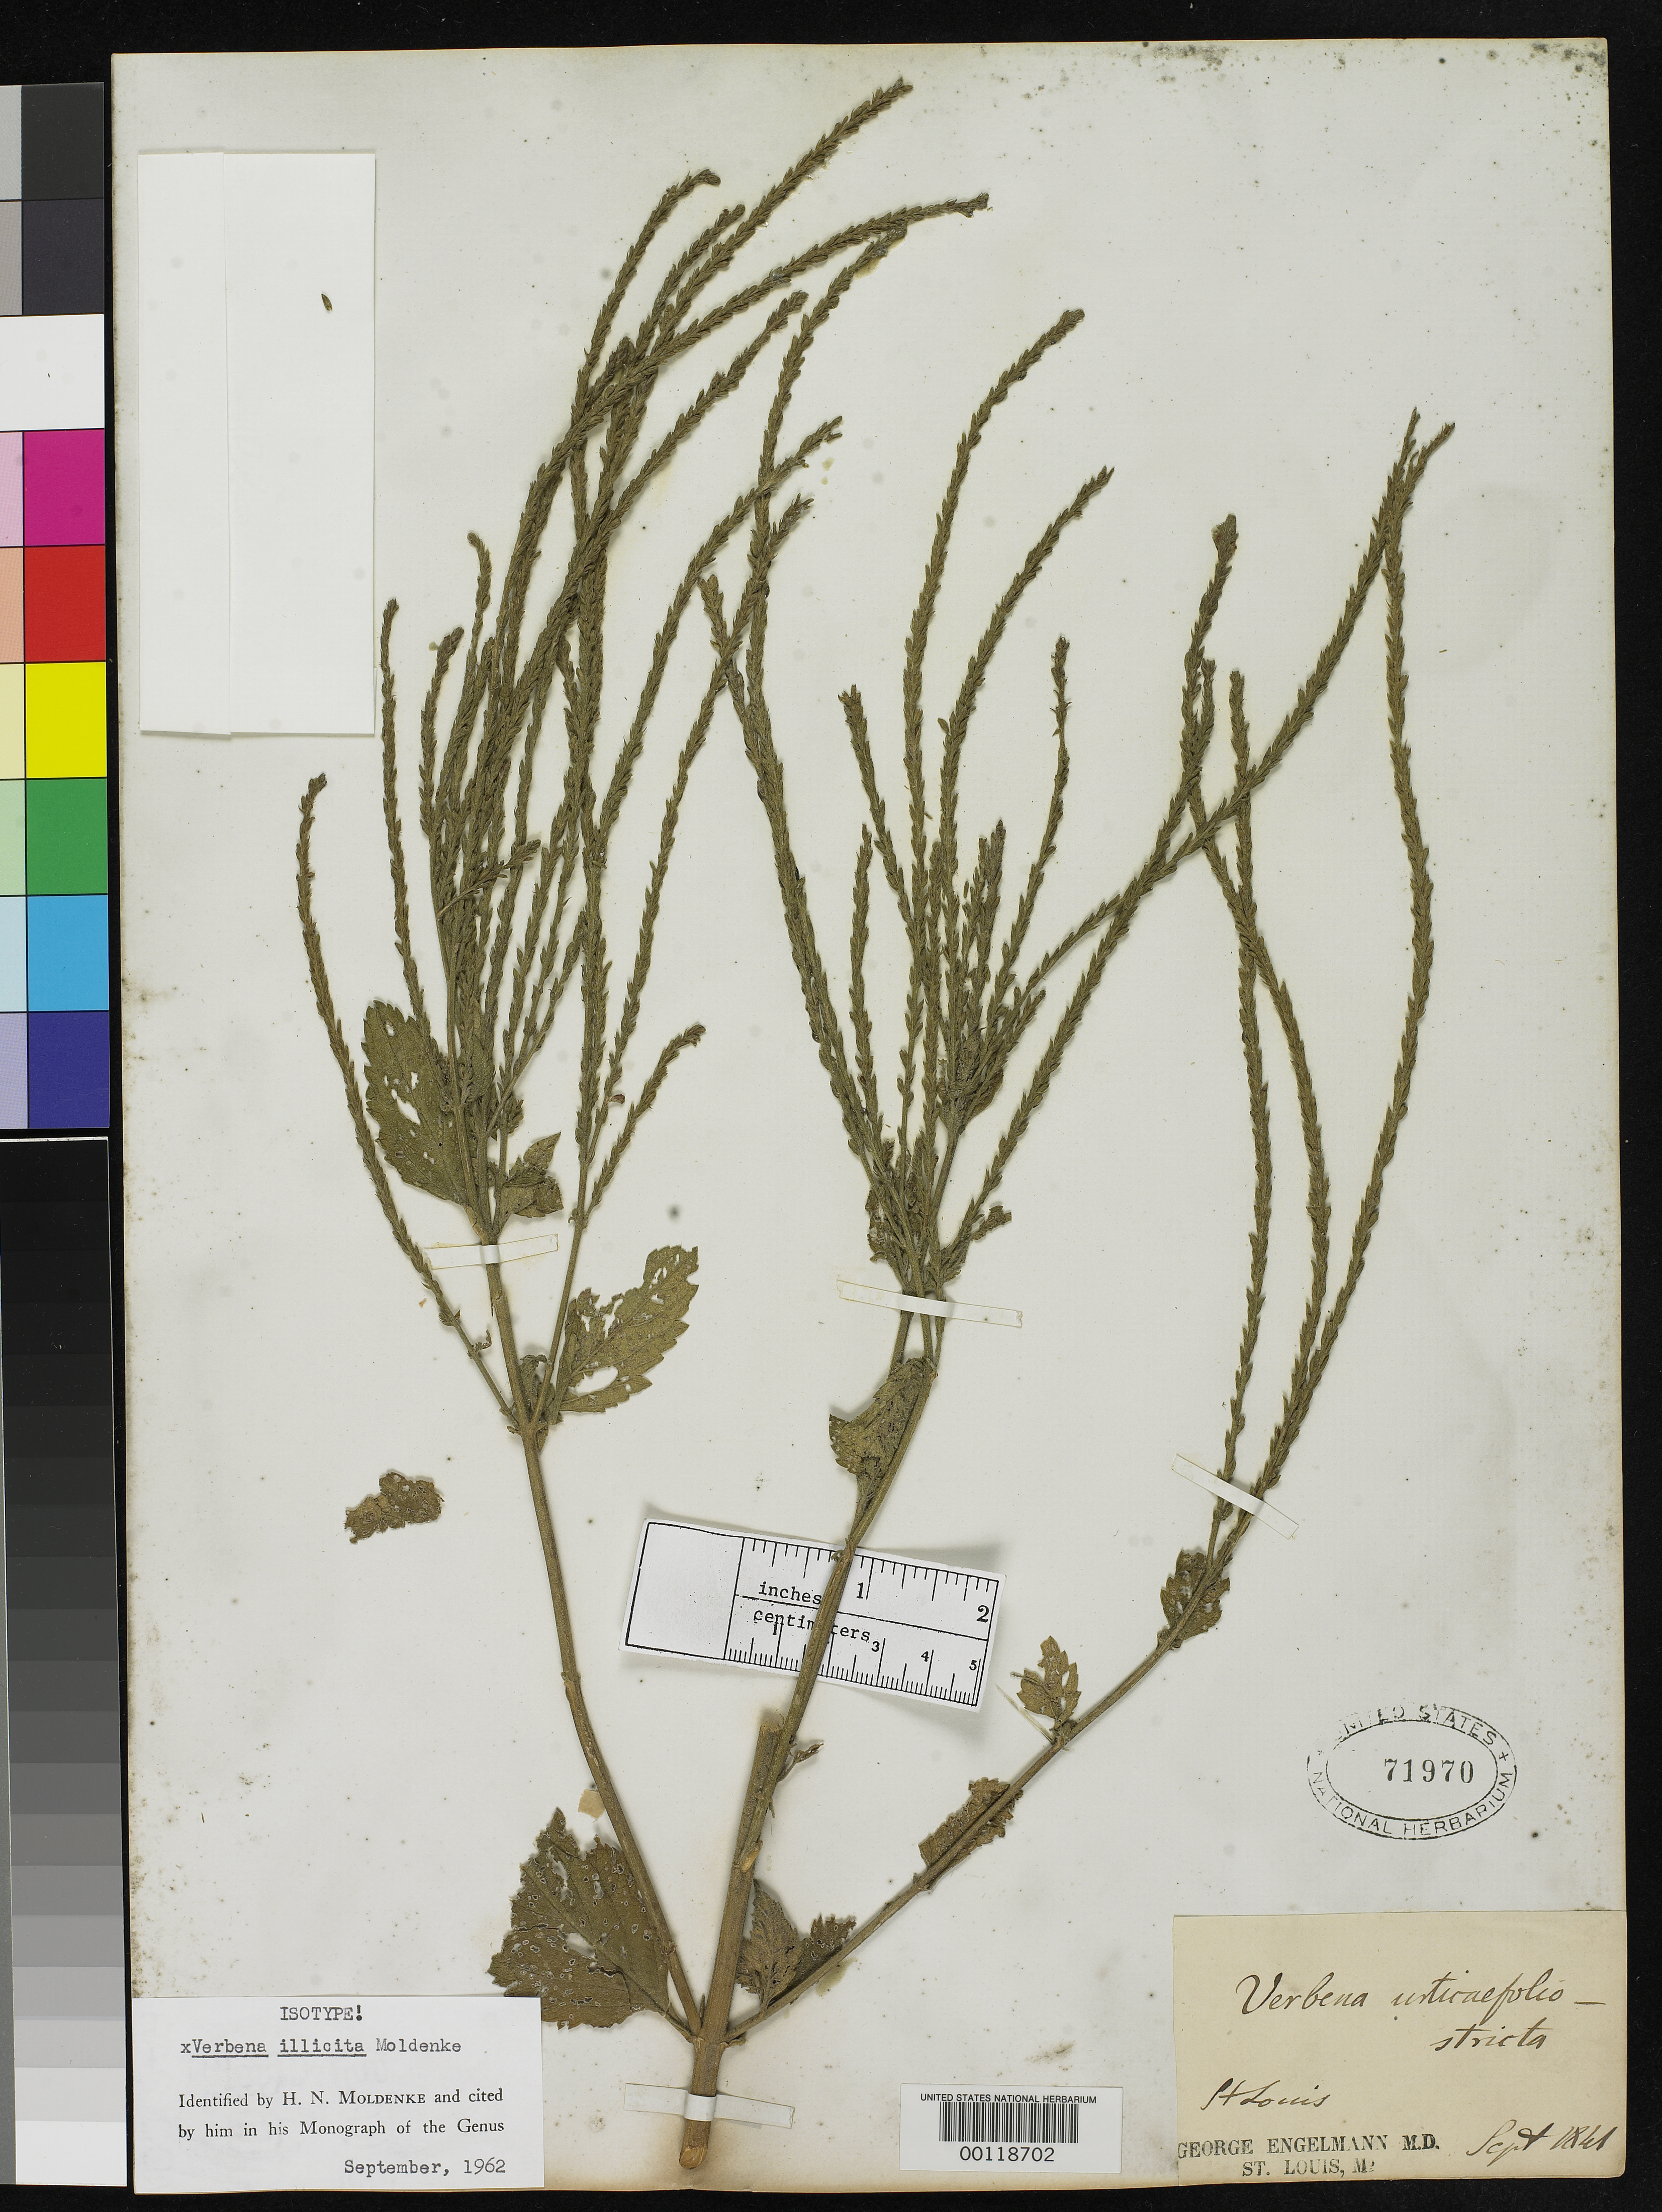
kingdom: Plantae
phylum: Tracheophyta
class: Magnoliopsida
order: Lamiales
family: Verbenaceae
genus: Verbena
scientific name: Verbena x illicita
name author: Moldenke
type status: Isotype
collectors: G. Engelmann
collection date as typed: Sep 1841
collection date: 1841-09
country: United States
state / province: Missouri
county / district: Saint Louis City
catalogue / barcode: US 71970